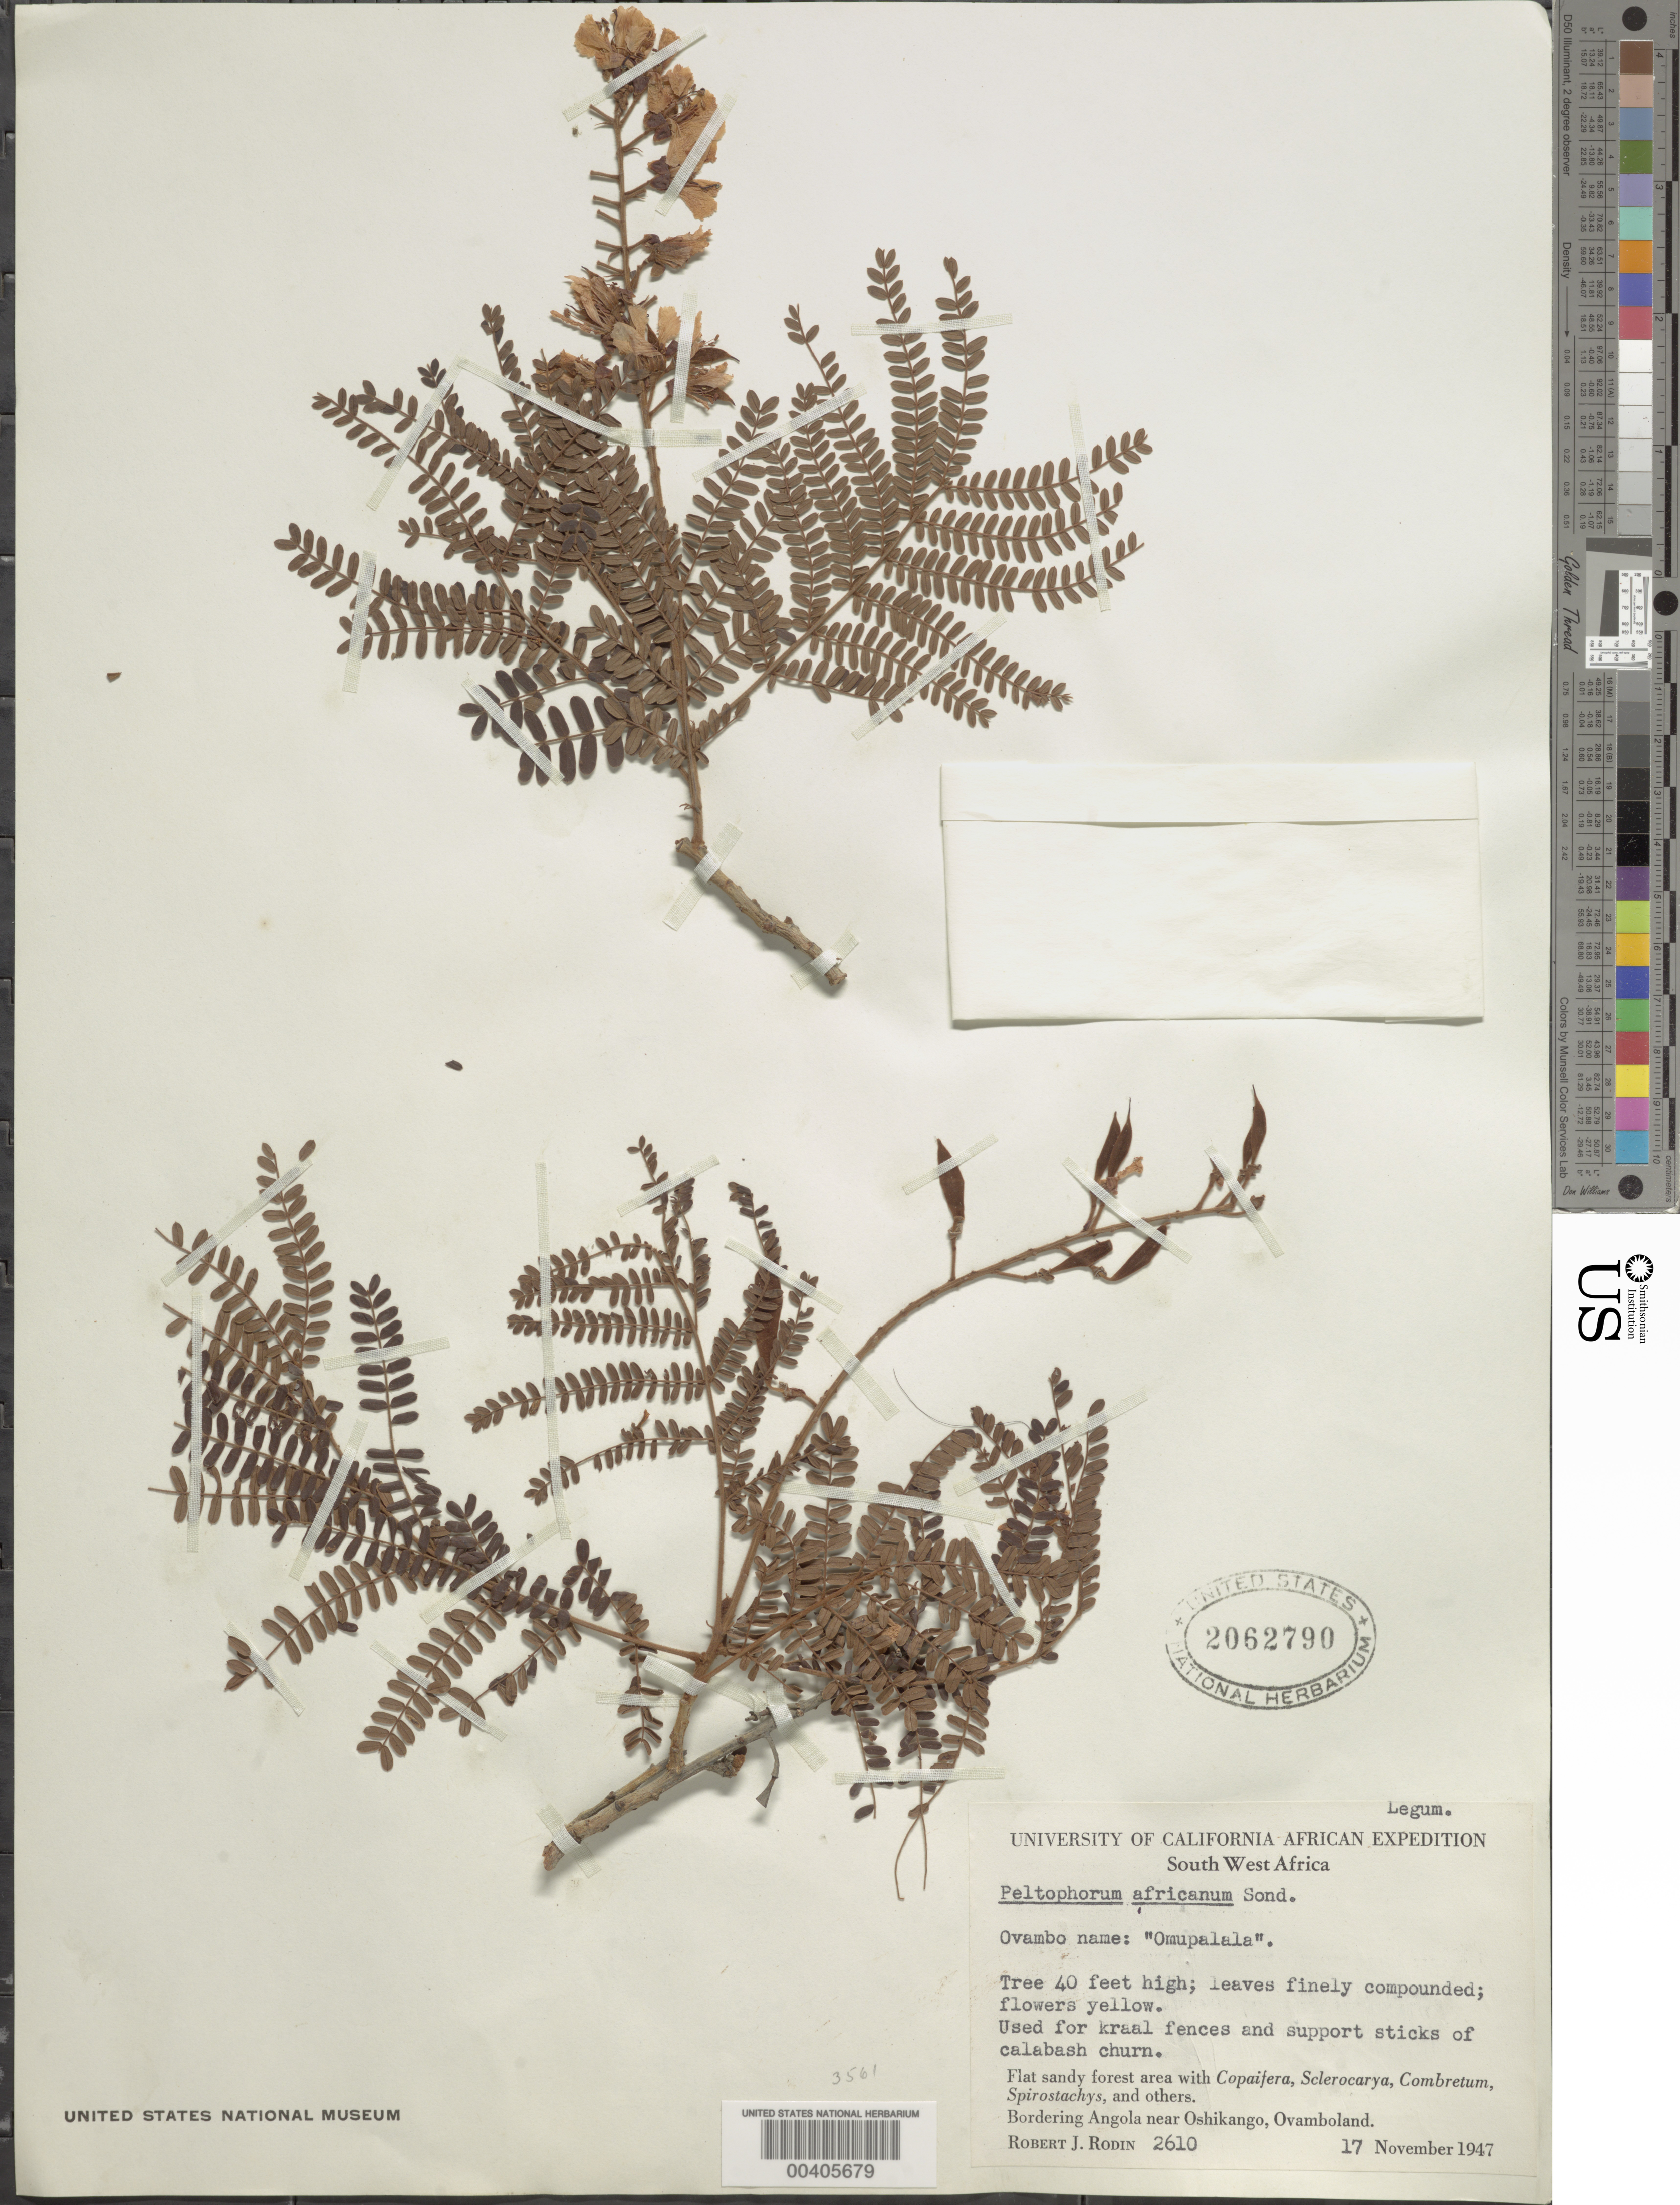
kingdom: Plantae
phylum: Tracheophyta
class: Magnoliopsida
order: Fabales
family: Fabaceae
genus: Peltophorum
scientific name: Peltophorum africanum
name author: Sond.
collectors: R. J. Rodin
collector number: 2610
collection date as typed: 17 Nov 1947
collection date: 1947-11-17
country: Namibia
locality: Bordering Angola near Oshikango, Ovamboland..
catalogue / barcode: US 2062790